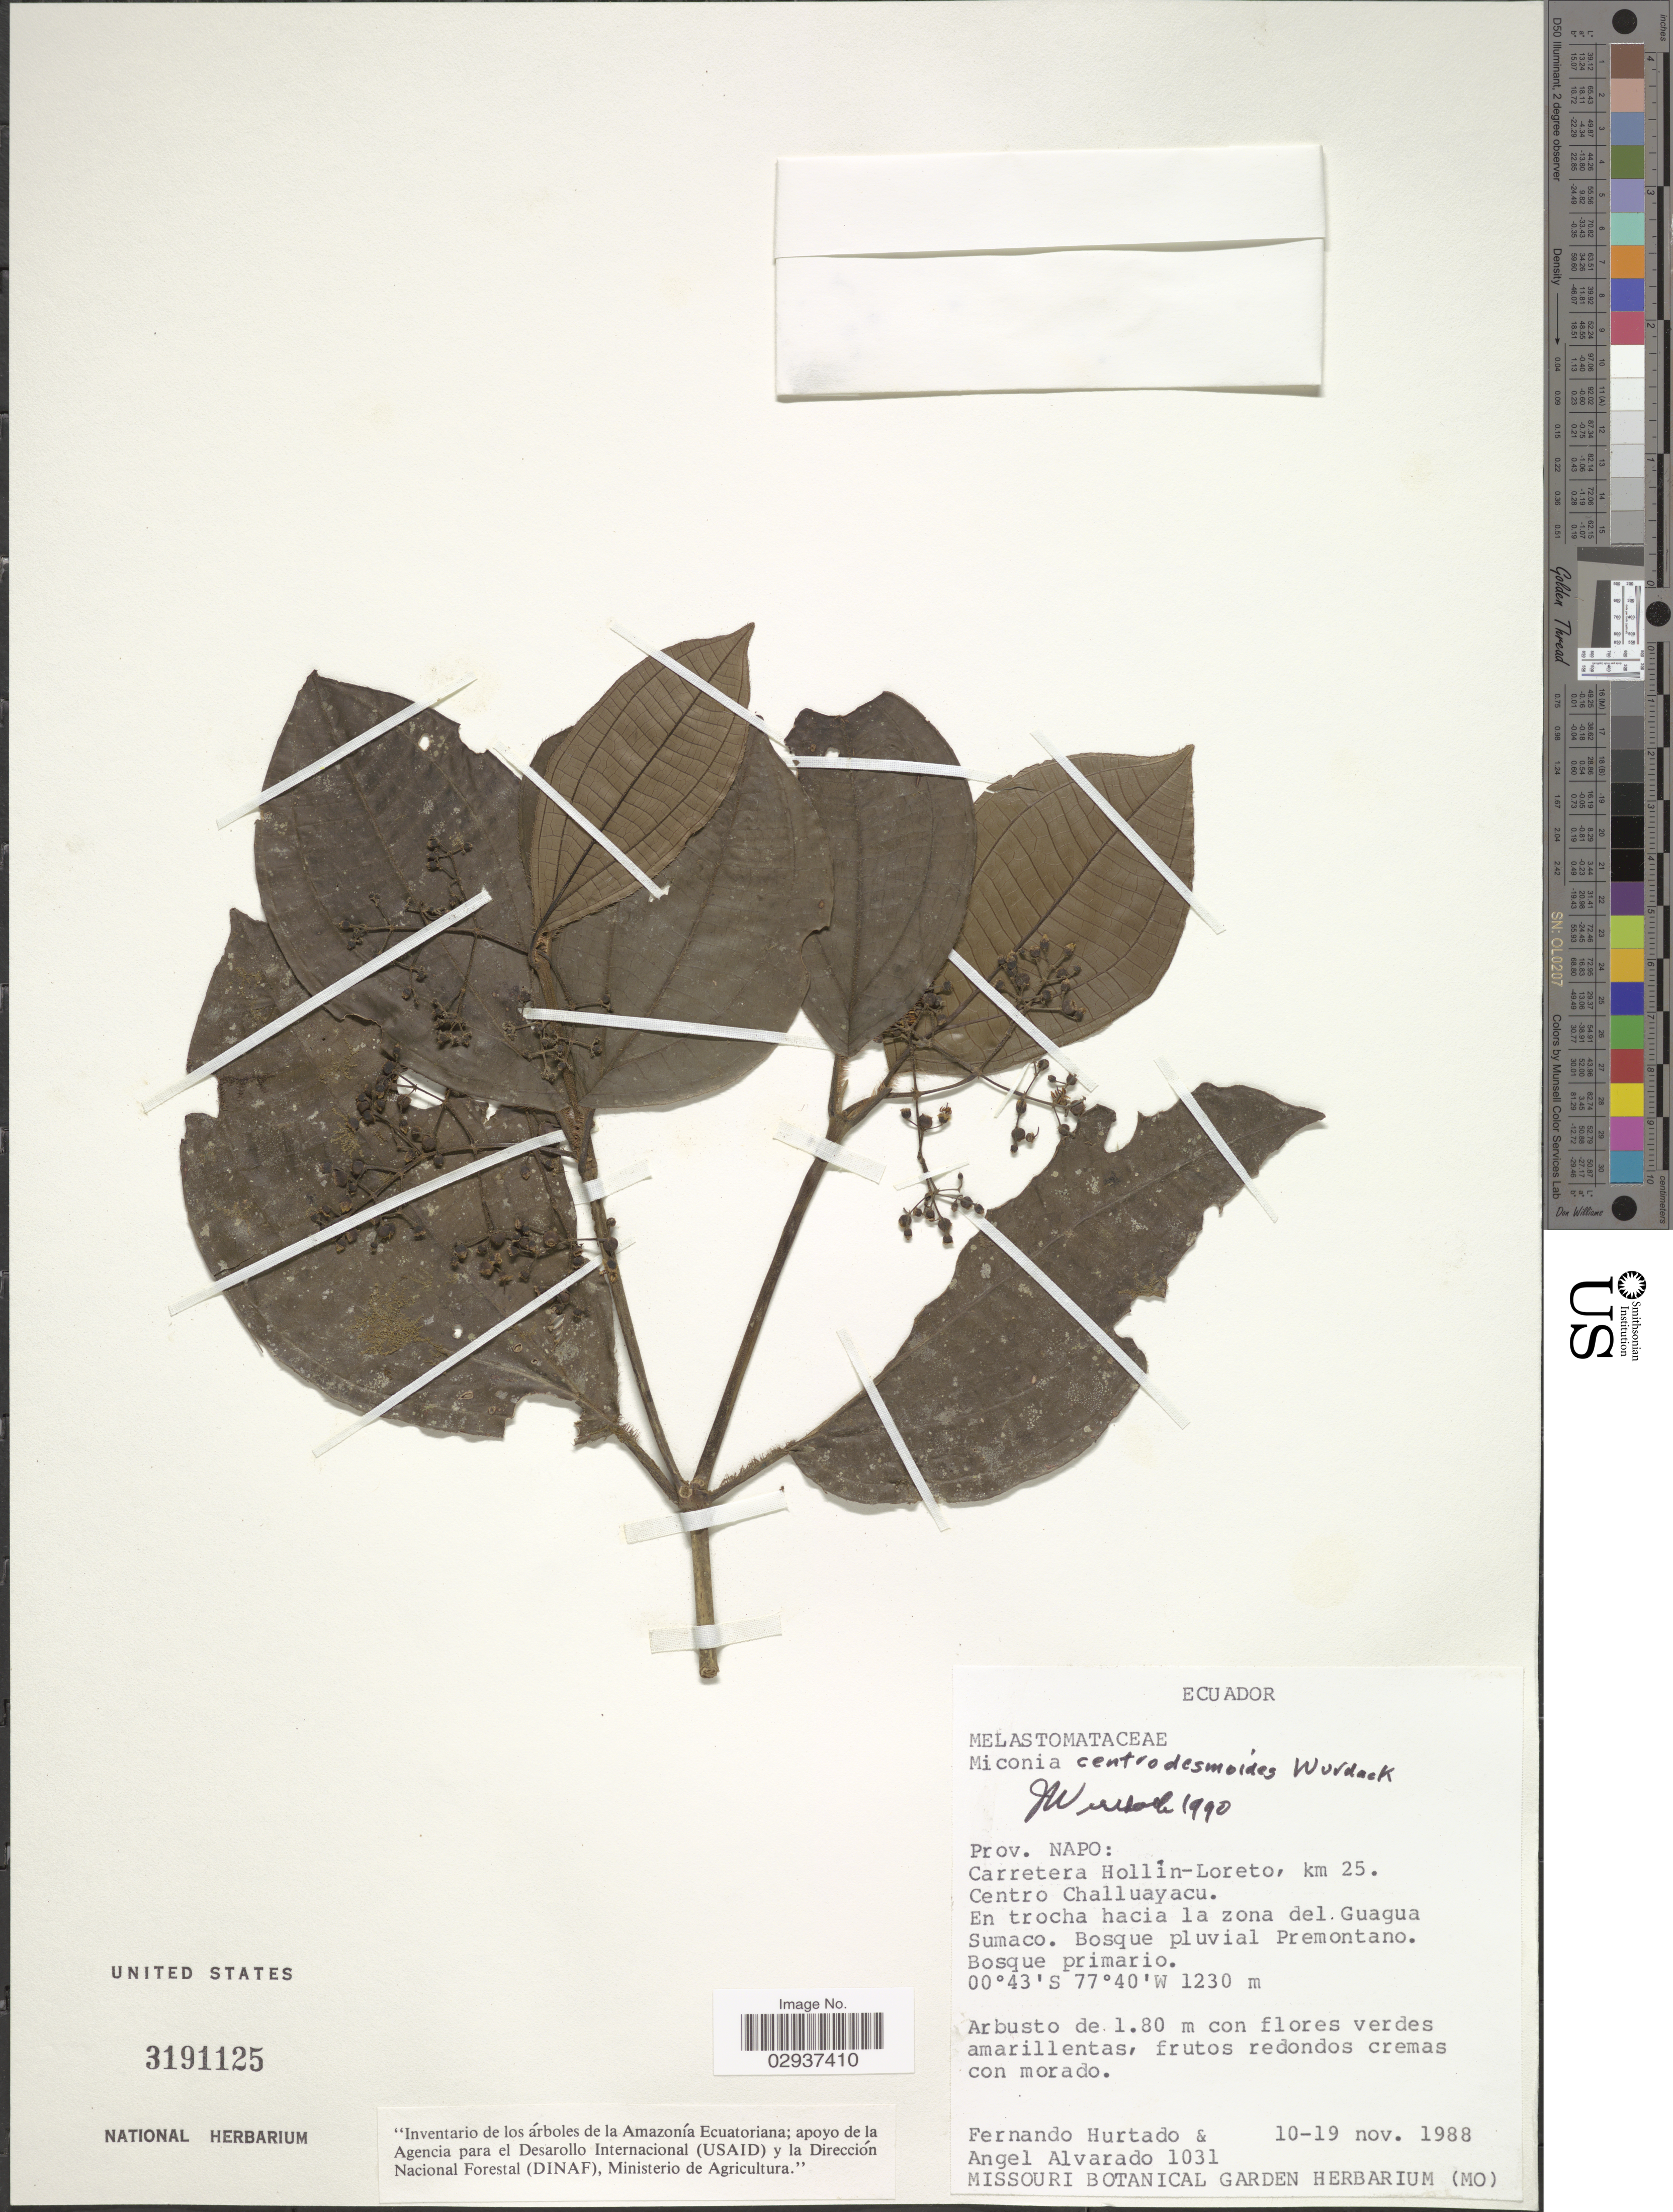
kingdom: Plantae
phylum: Tracheophyta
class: Magnoliopsida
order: Myrtales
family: Melastomataceae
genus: Miconia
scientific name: Miconia centrodesmoides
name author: Wurdack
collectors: F. Hurtado & A. Alvarado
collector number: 1031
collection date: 1988-11-10/1988-11-19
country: Ecuador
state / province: Napo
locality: Prov. Napo: Carretera Hollín-Loreto, km 25. Centro Challuayacu. En trocha hacia la zona del Guagua Sumaco.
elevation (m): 1230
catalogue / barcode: US 3191125